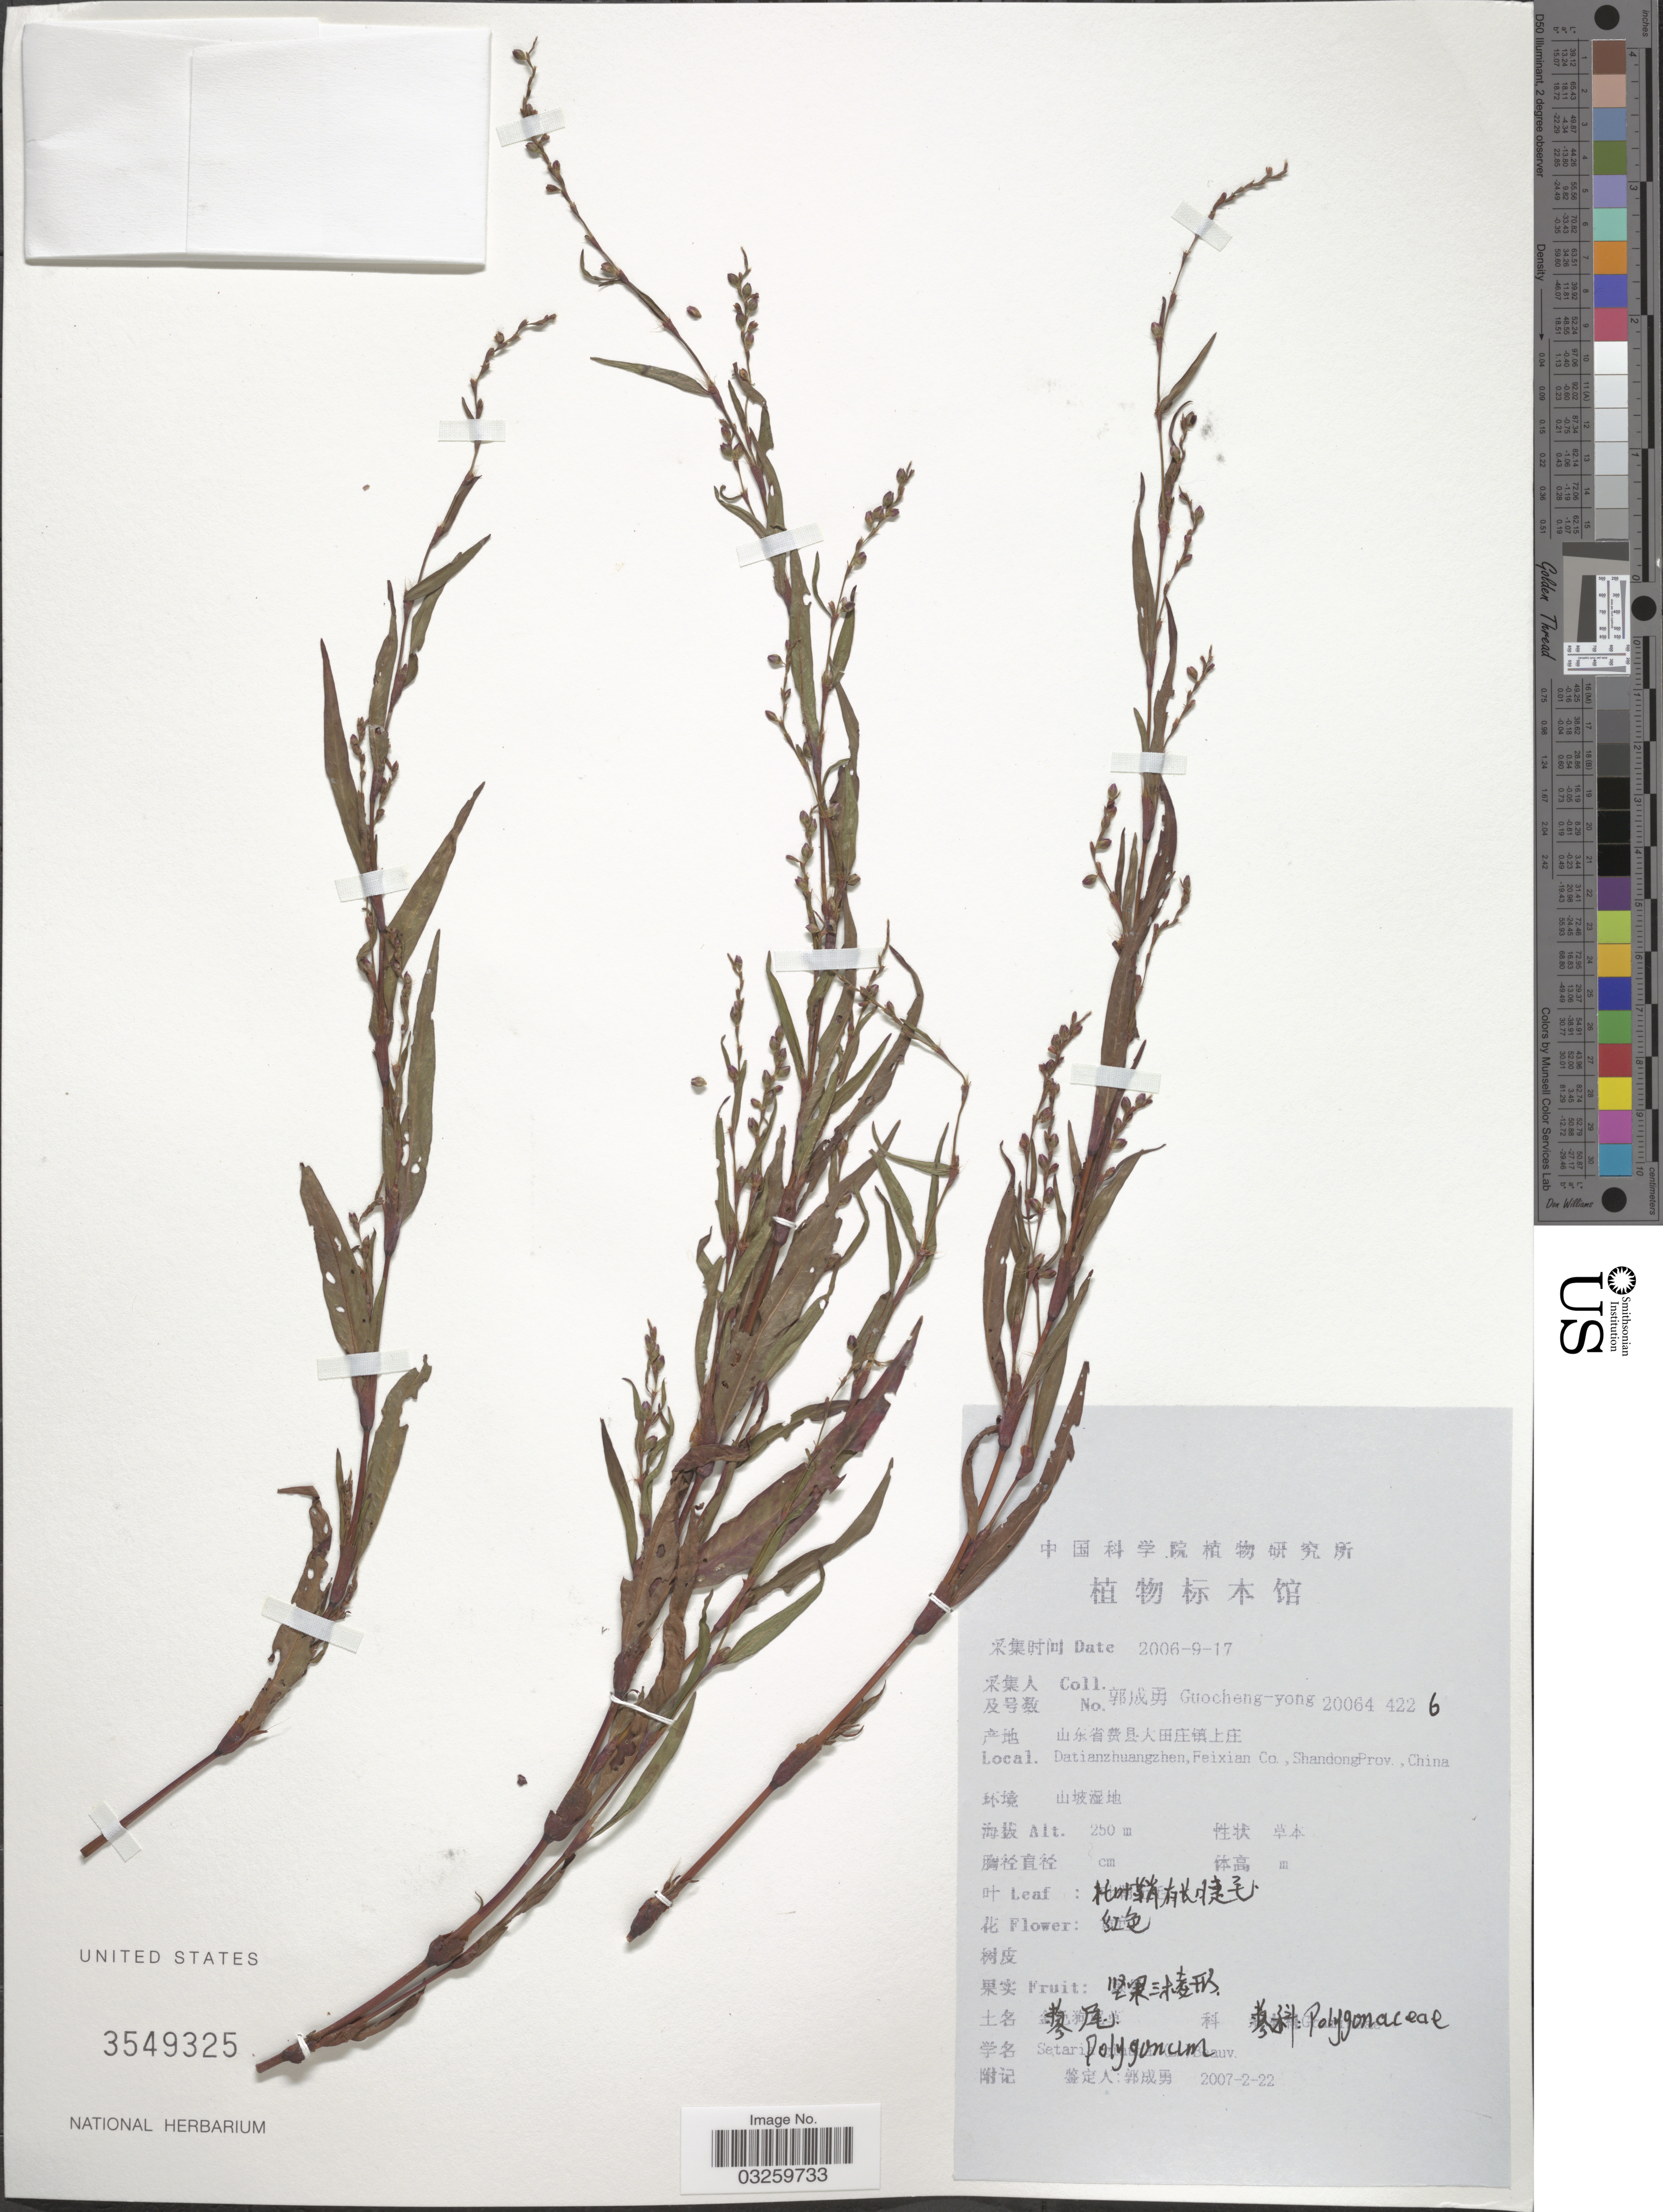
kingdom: Plantae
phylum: Tracheophyta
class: Magnoliopsida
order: Caryophyllales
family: Polygonaceae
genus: Polygonum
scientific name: Polygonum sp.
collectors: Guo cheng-yong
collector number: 200644226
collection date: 2006-09-17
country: China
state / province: Shandong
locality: Datianzhuangzhen, Feixian Co., Shandong Prov.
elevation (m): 250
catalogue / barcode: US 3549325